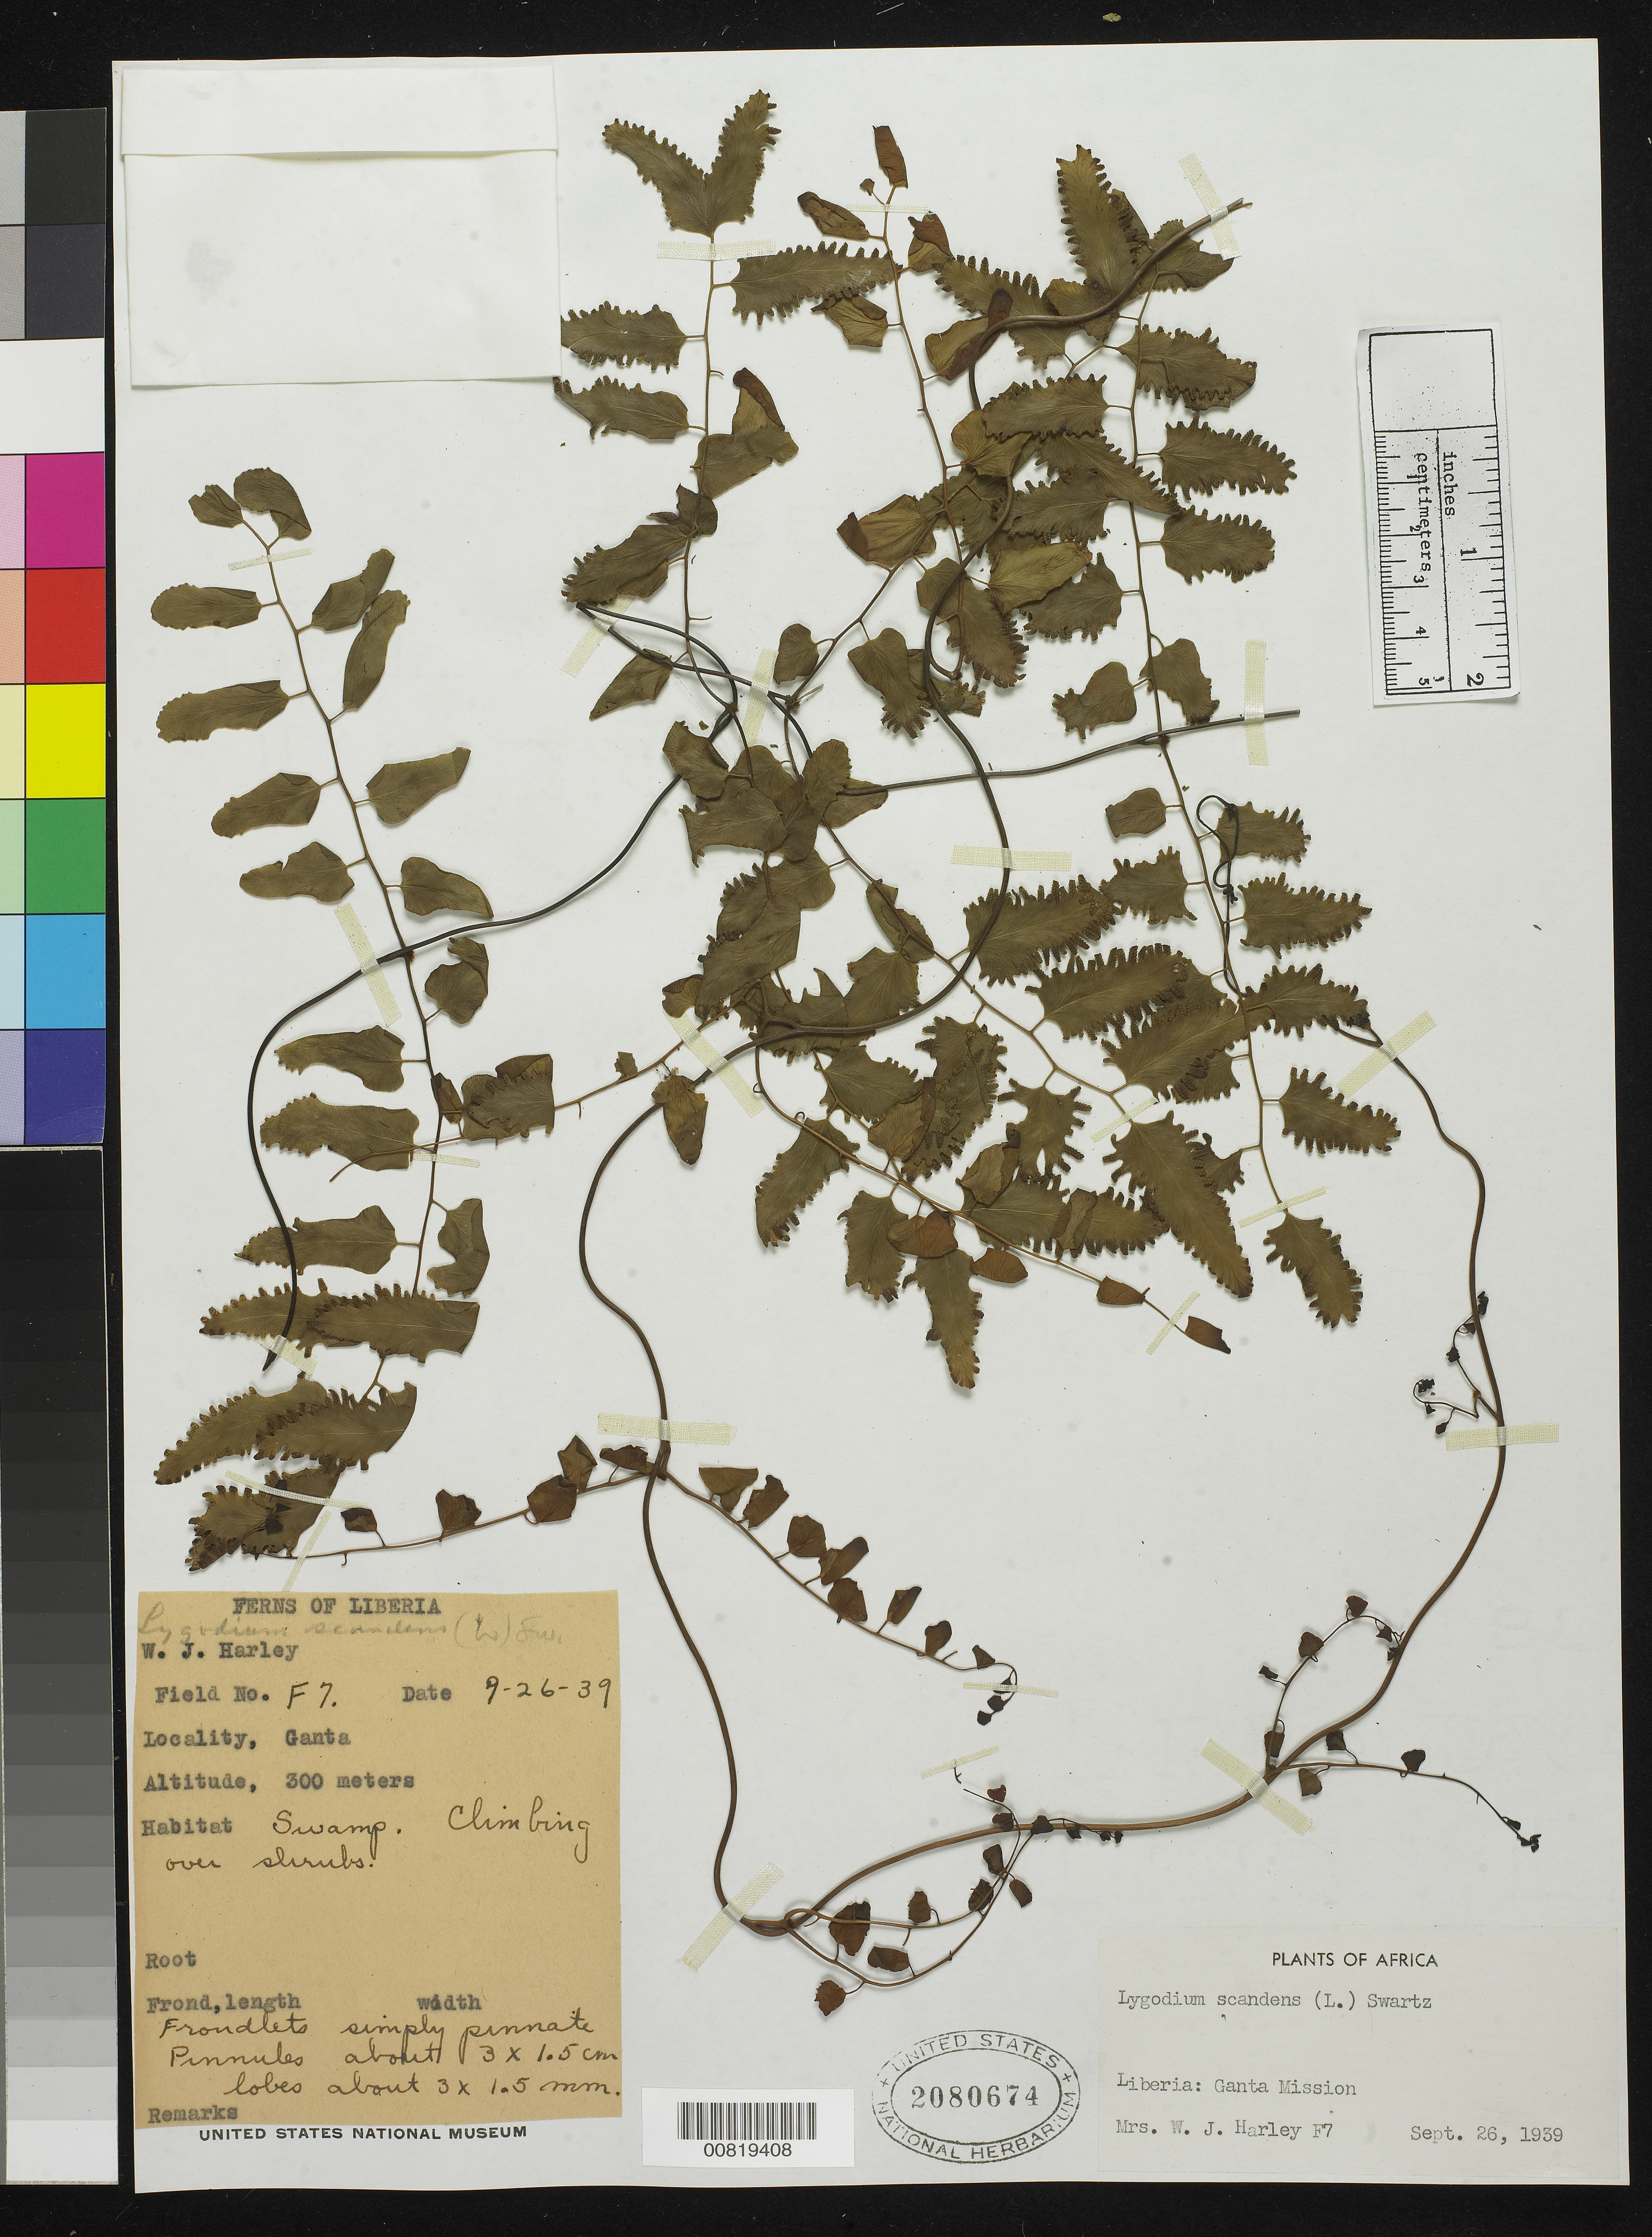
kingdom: Plantae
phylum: Tracheophyta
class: Polypodiopsida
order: Schizaeales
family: Lygodiaceae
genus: Lygodium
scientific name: Lygodium microphyllum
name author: (Cav.) R. Br.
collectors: W. Harley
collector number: F 7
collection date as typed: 26 Sep 1939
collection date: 1939-09-26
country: Liberia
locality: Ganta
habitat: Swamp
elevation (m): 300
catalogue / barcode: US 2080674